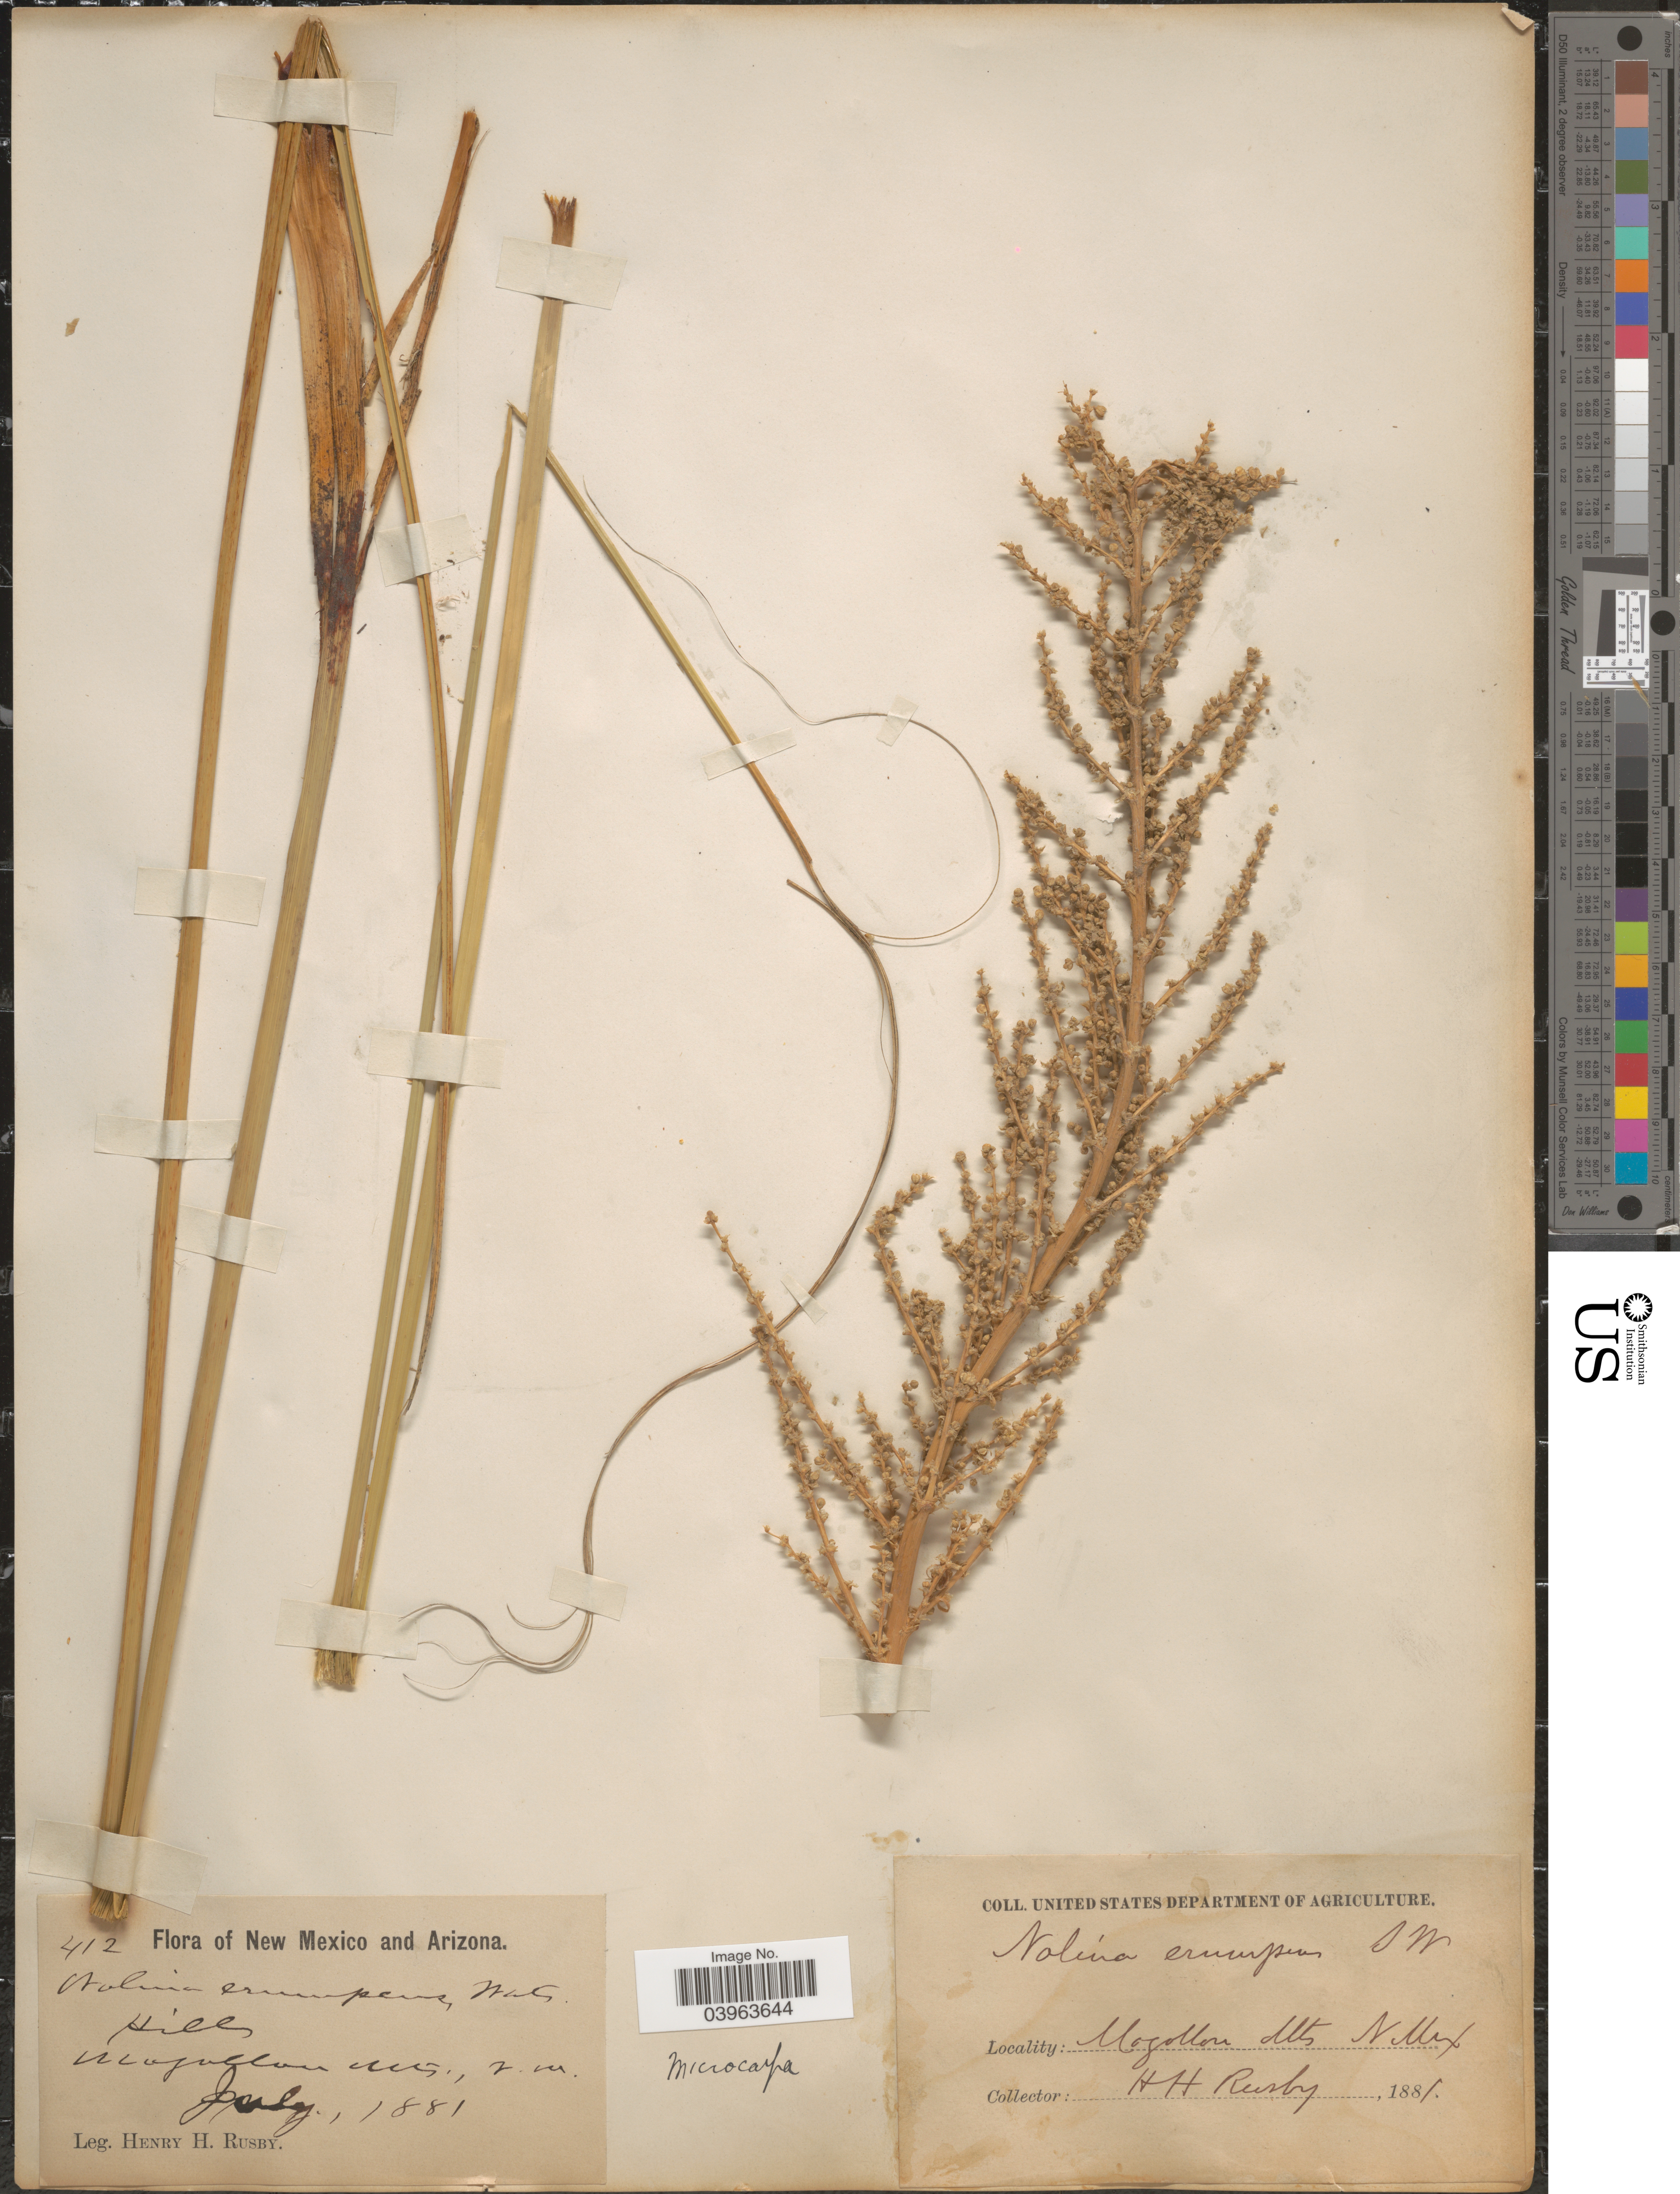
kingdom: Plantae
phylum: Tracheophyta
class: Liliopsida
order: Asparagales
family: Asparagaceae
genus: Nolina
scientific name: Nolina microcarpa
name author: S. Watson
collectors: H. H. Rusby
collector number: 412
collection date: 1881-07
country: United States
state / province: New Mexico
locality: Hills Mogollon Mts. N. Mex.